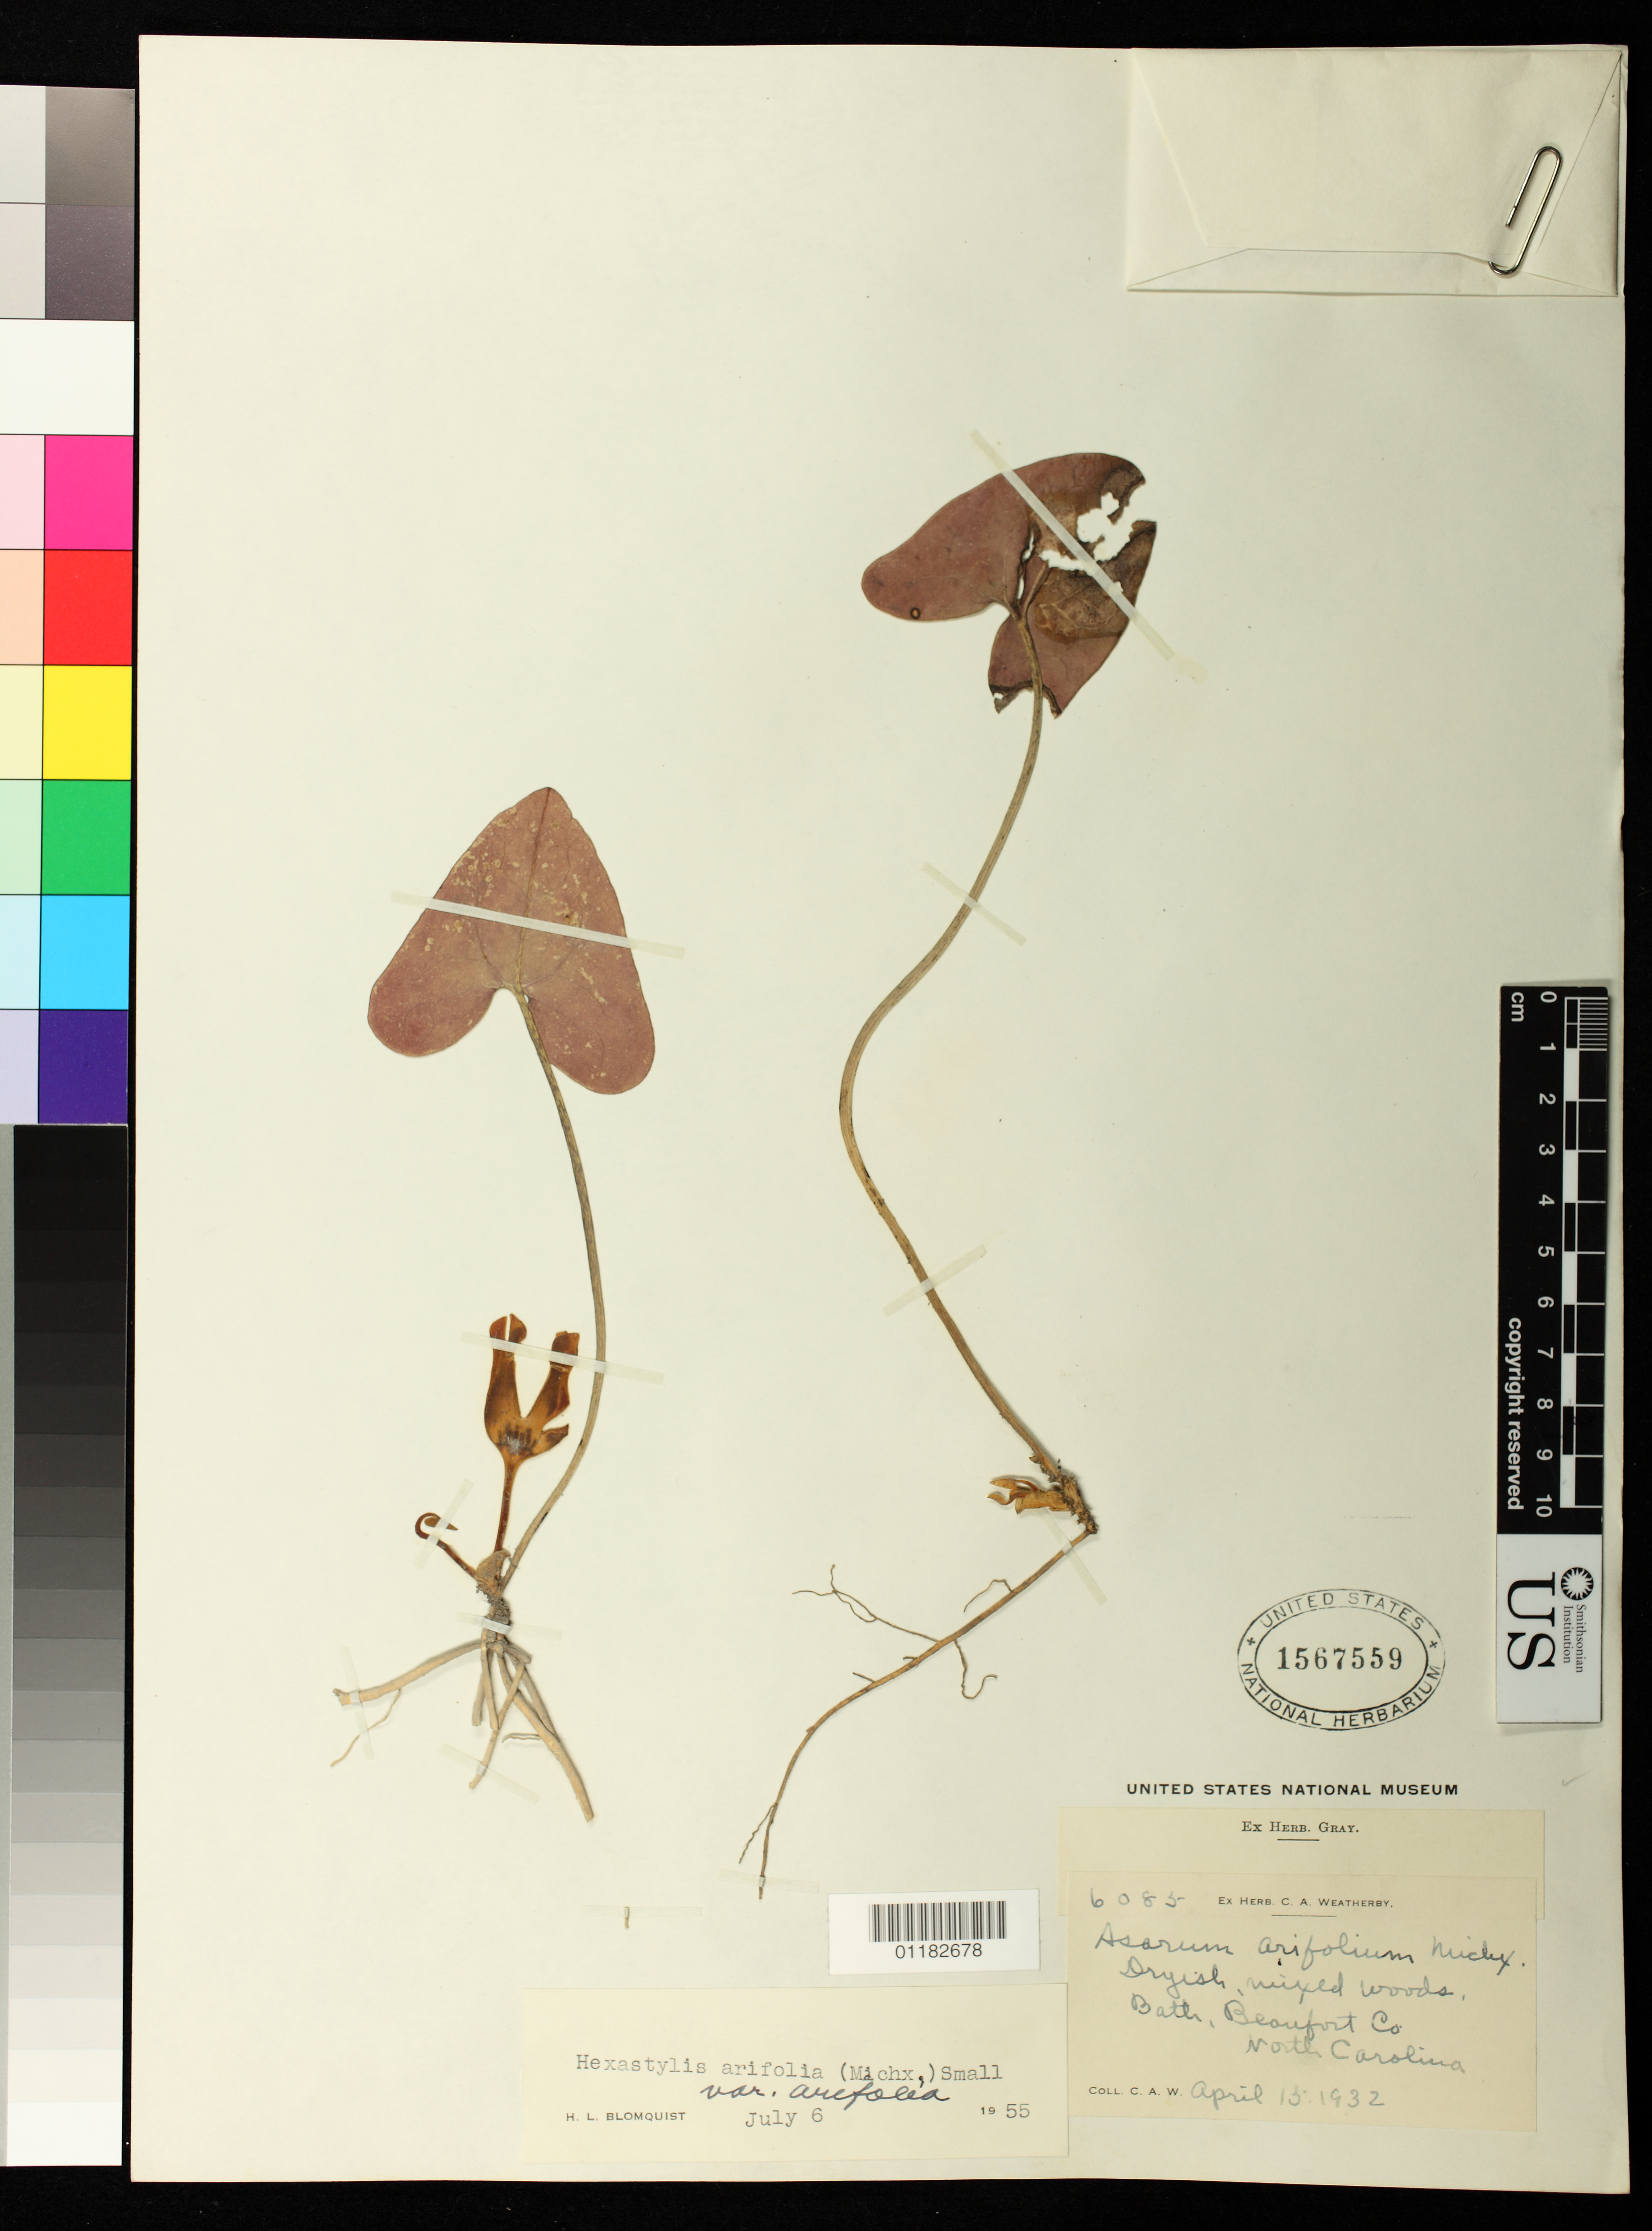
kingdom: Plantae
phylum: Tracheophyta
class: Magnoliopsida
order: Piperales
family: Aristolochiaceae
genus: Hexastylis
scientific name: Hexastylis arifolia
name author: (Michx.) Small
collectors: C. A. Weatherby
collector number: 6085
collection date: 1932-04-15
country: United States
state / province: North Carolina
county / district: Beaufort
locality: Bath, Beaufort County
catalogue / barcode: US 1567559